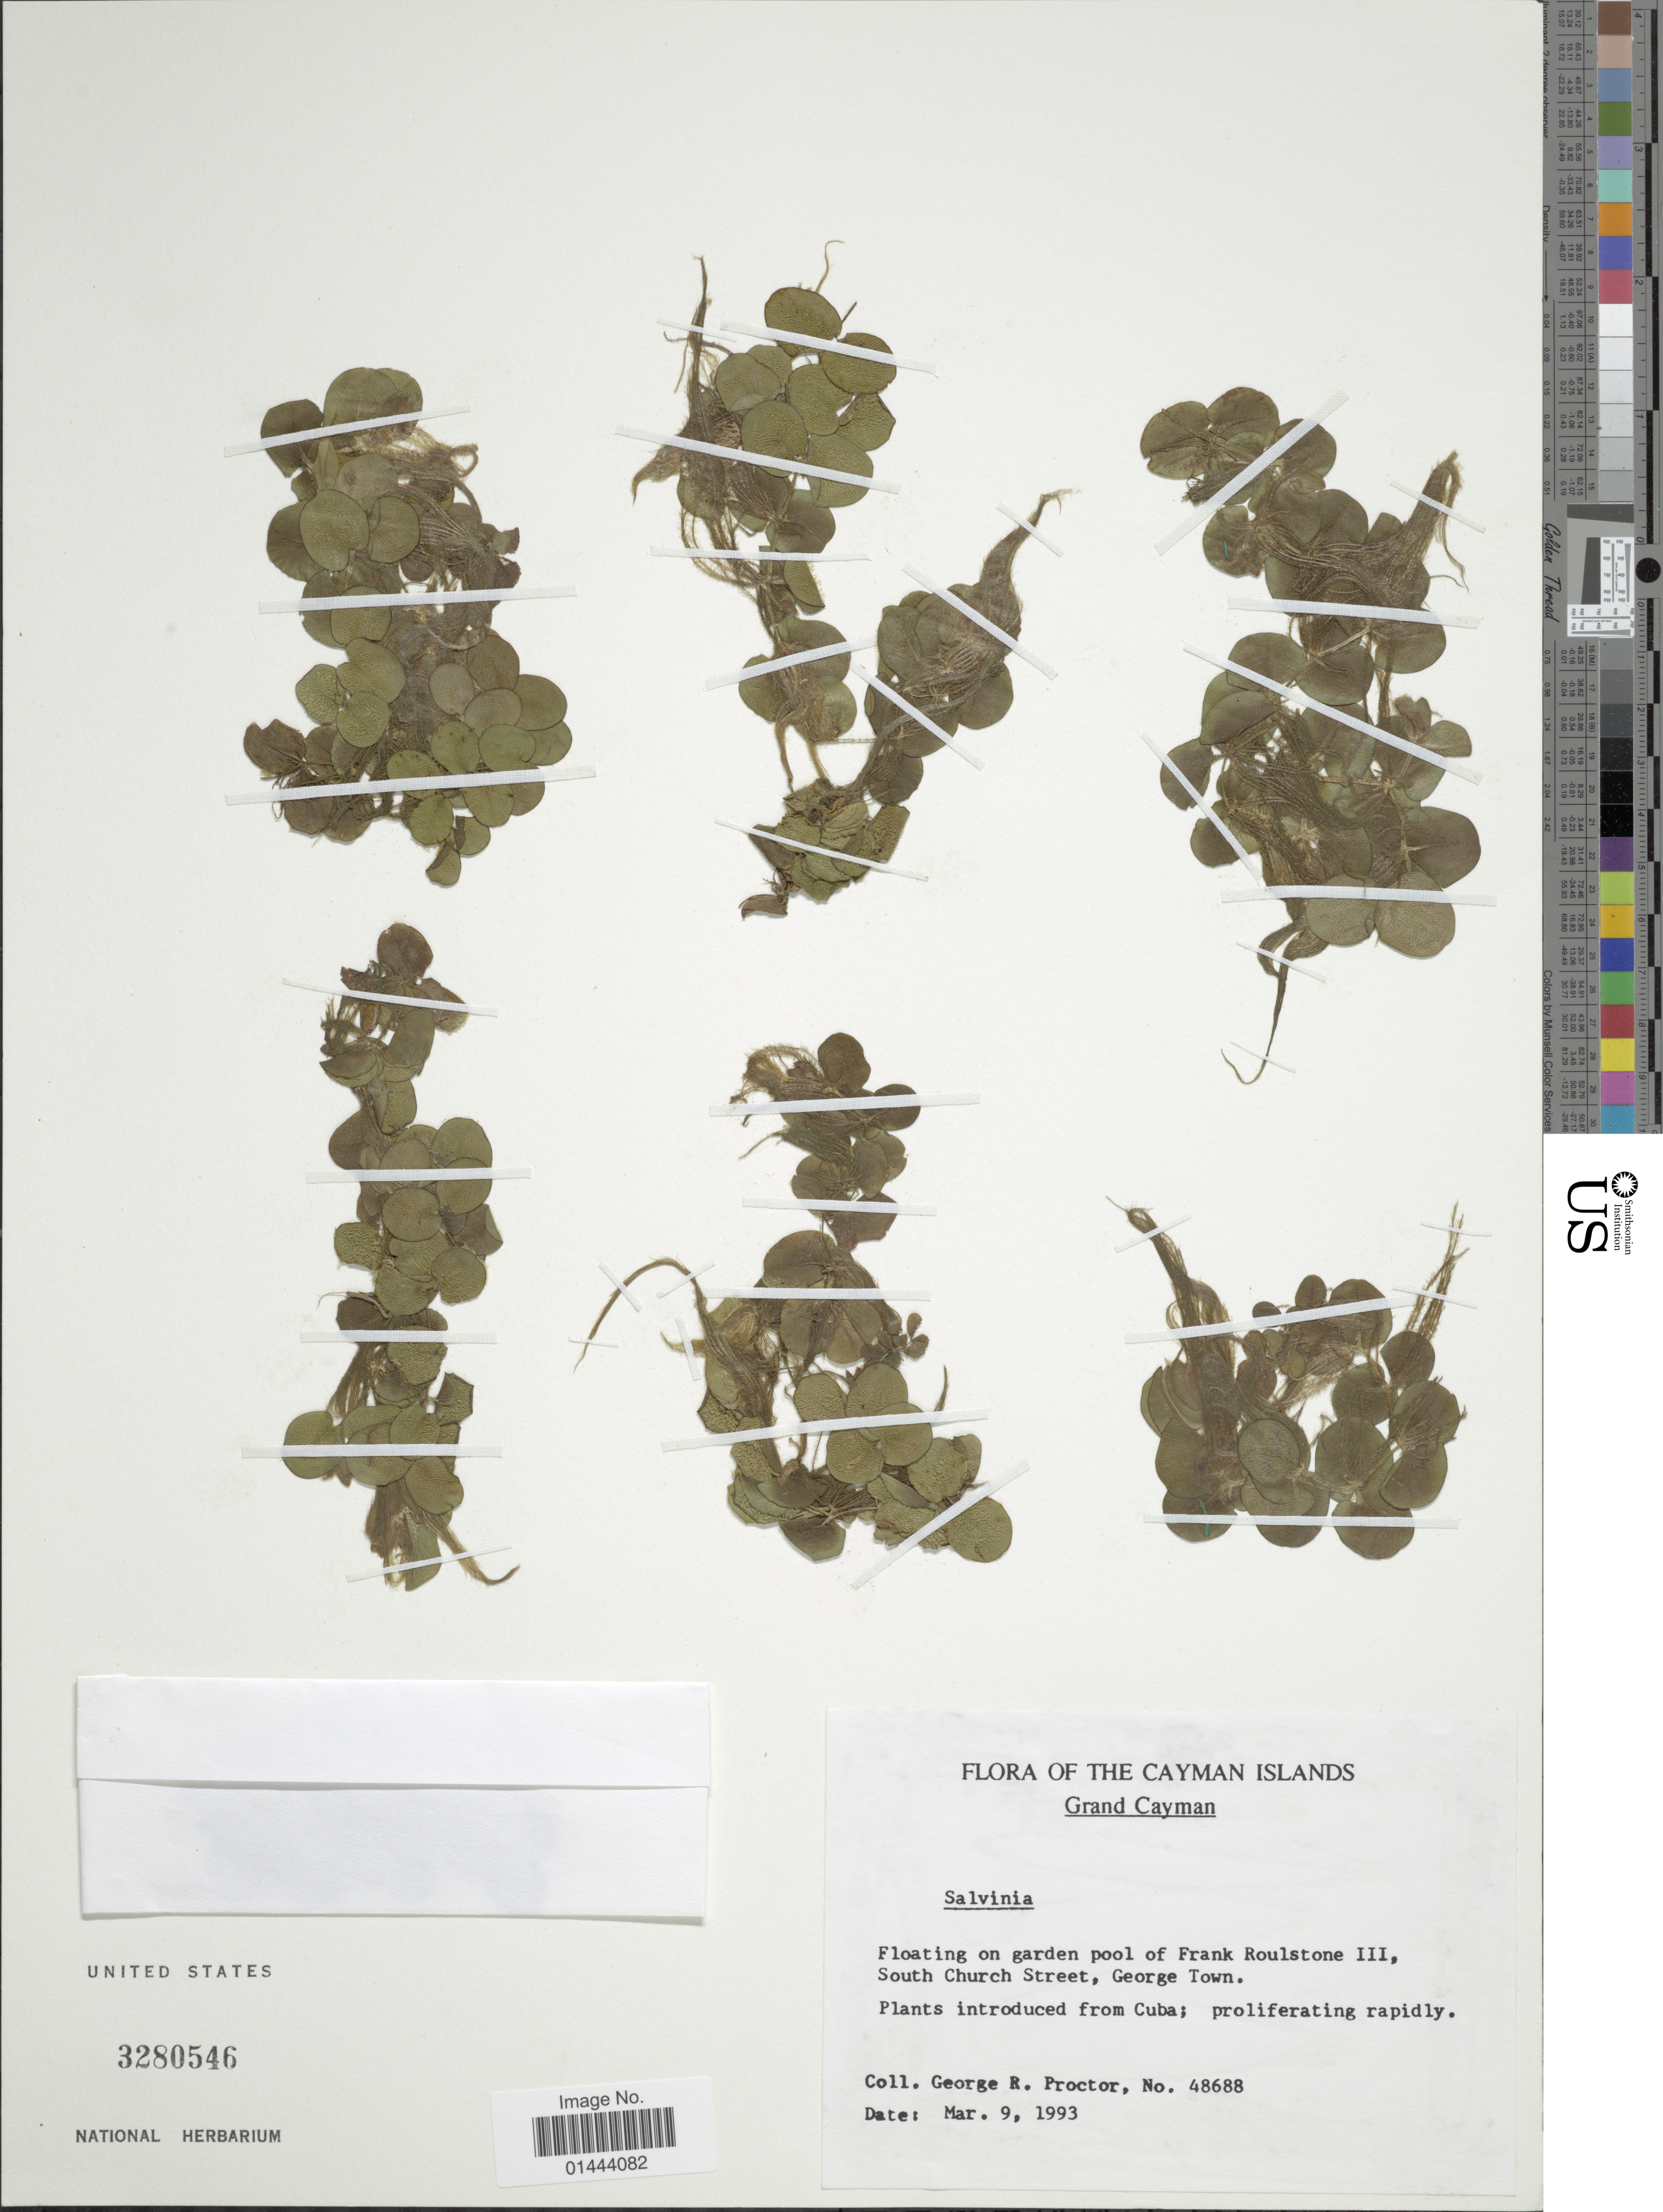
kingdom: Plantae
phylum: Tracheophyta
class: Polypodiopsida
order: Salviniales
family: Salviniaceae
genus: Salvinia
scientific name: Salvinia sp.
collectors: G. R. Proctor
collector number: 48688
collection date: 1993-03-09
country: Cayman Islands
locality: Grand Cayman, floating on garden pool Frank Roulstone III, South Church Street, George Town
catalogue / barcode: US 3280546